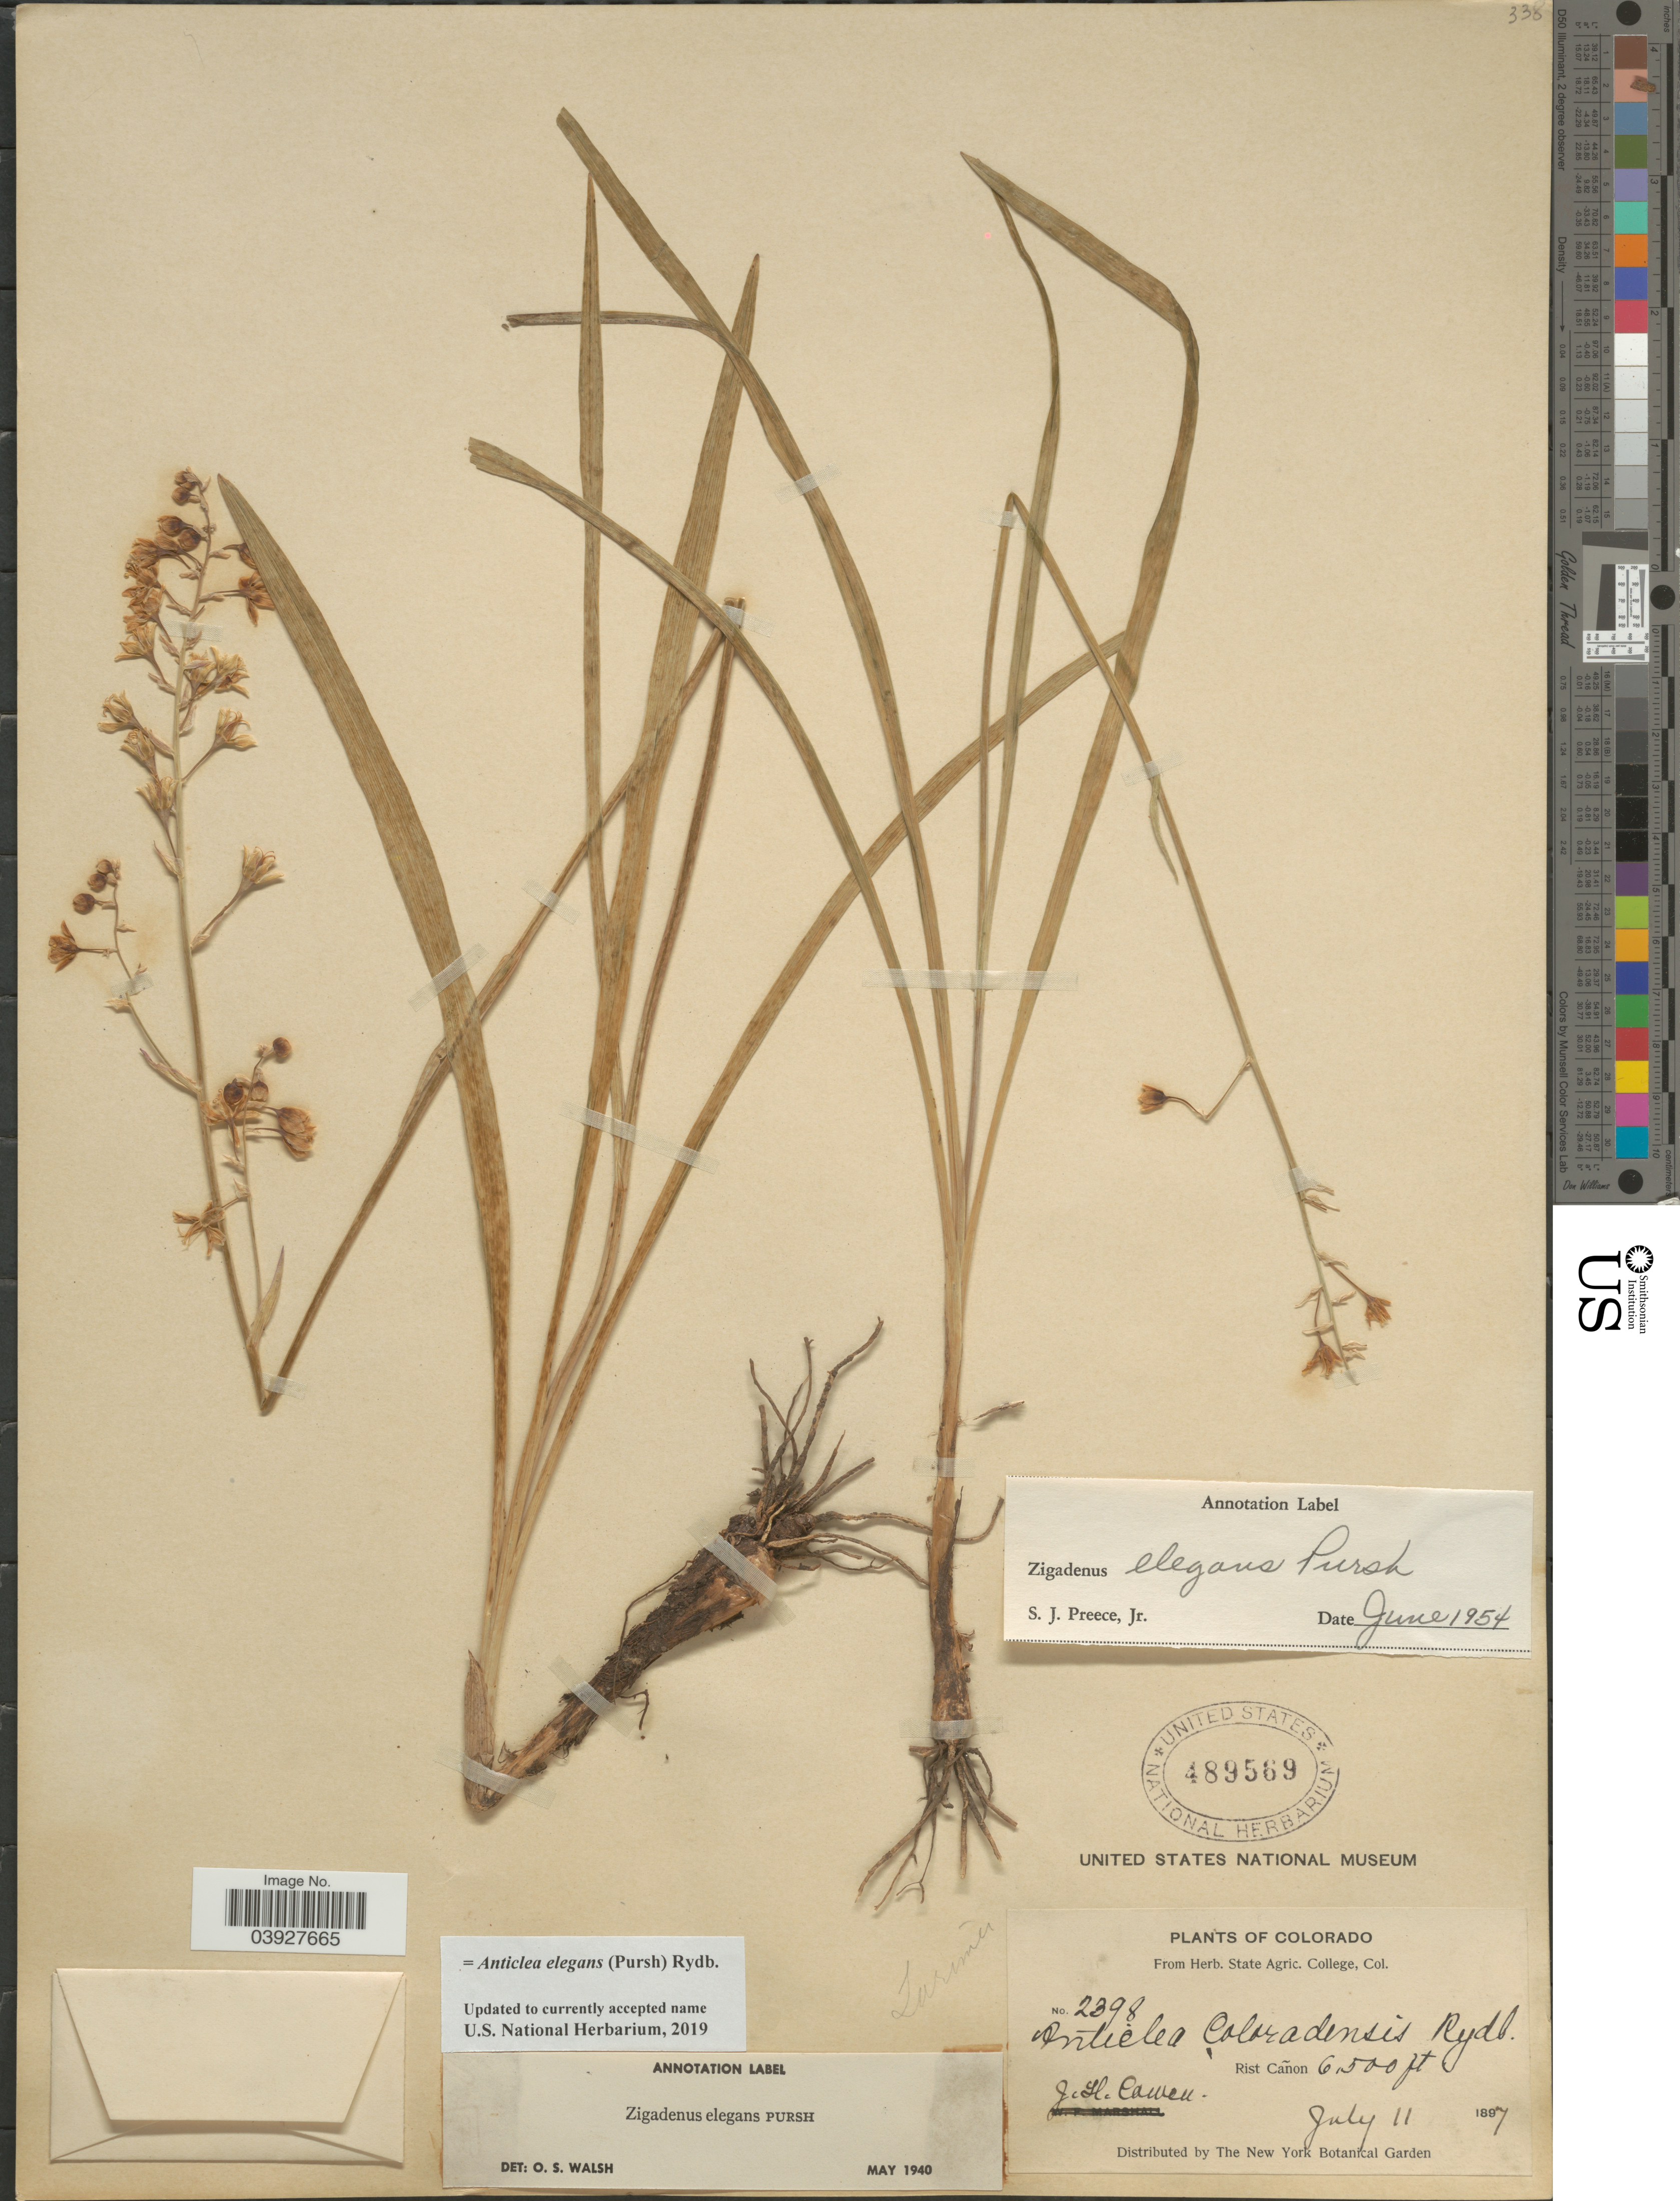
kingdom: Plantae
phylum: Tracheophyta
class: Liliopsida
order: Liliales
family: Melanthiaceae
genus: Anticlea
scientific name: Anticlea elegans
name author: (Pursh) Rydb.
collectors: J. H. Cowen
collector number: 2398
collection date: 1897-07-11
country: United States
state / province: Colorado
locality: Rist Cañon.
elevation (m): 1981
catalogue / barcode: US 489569